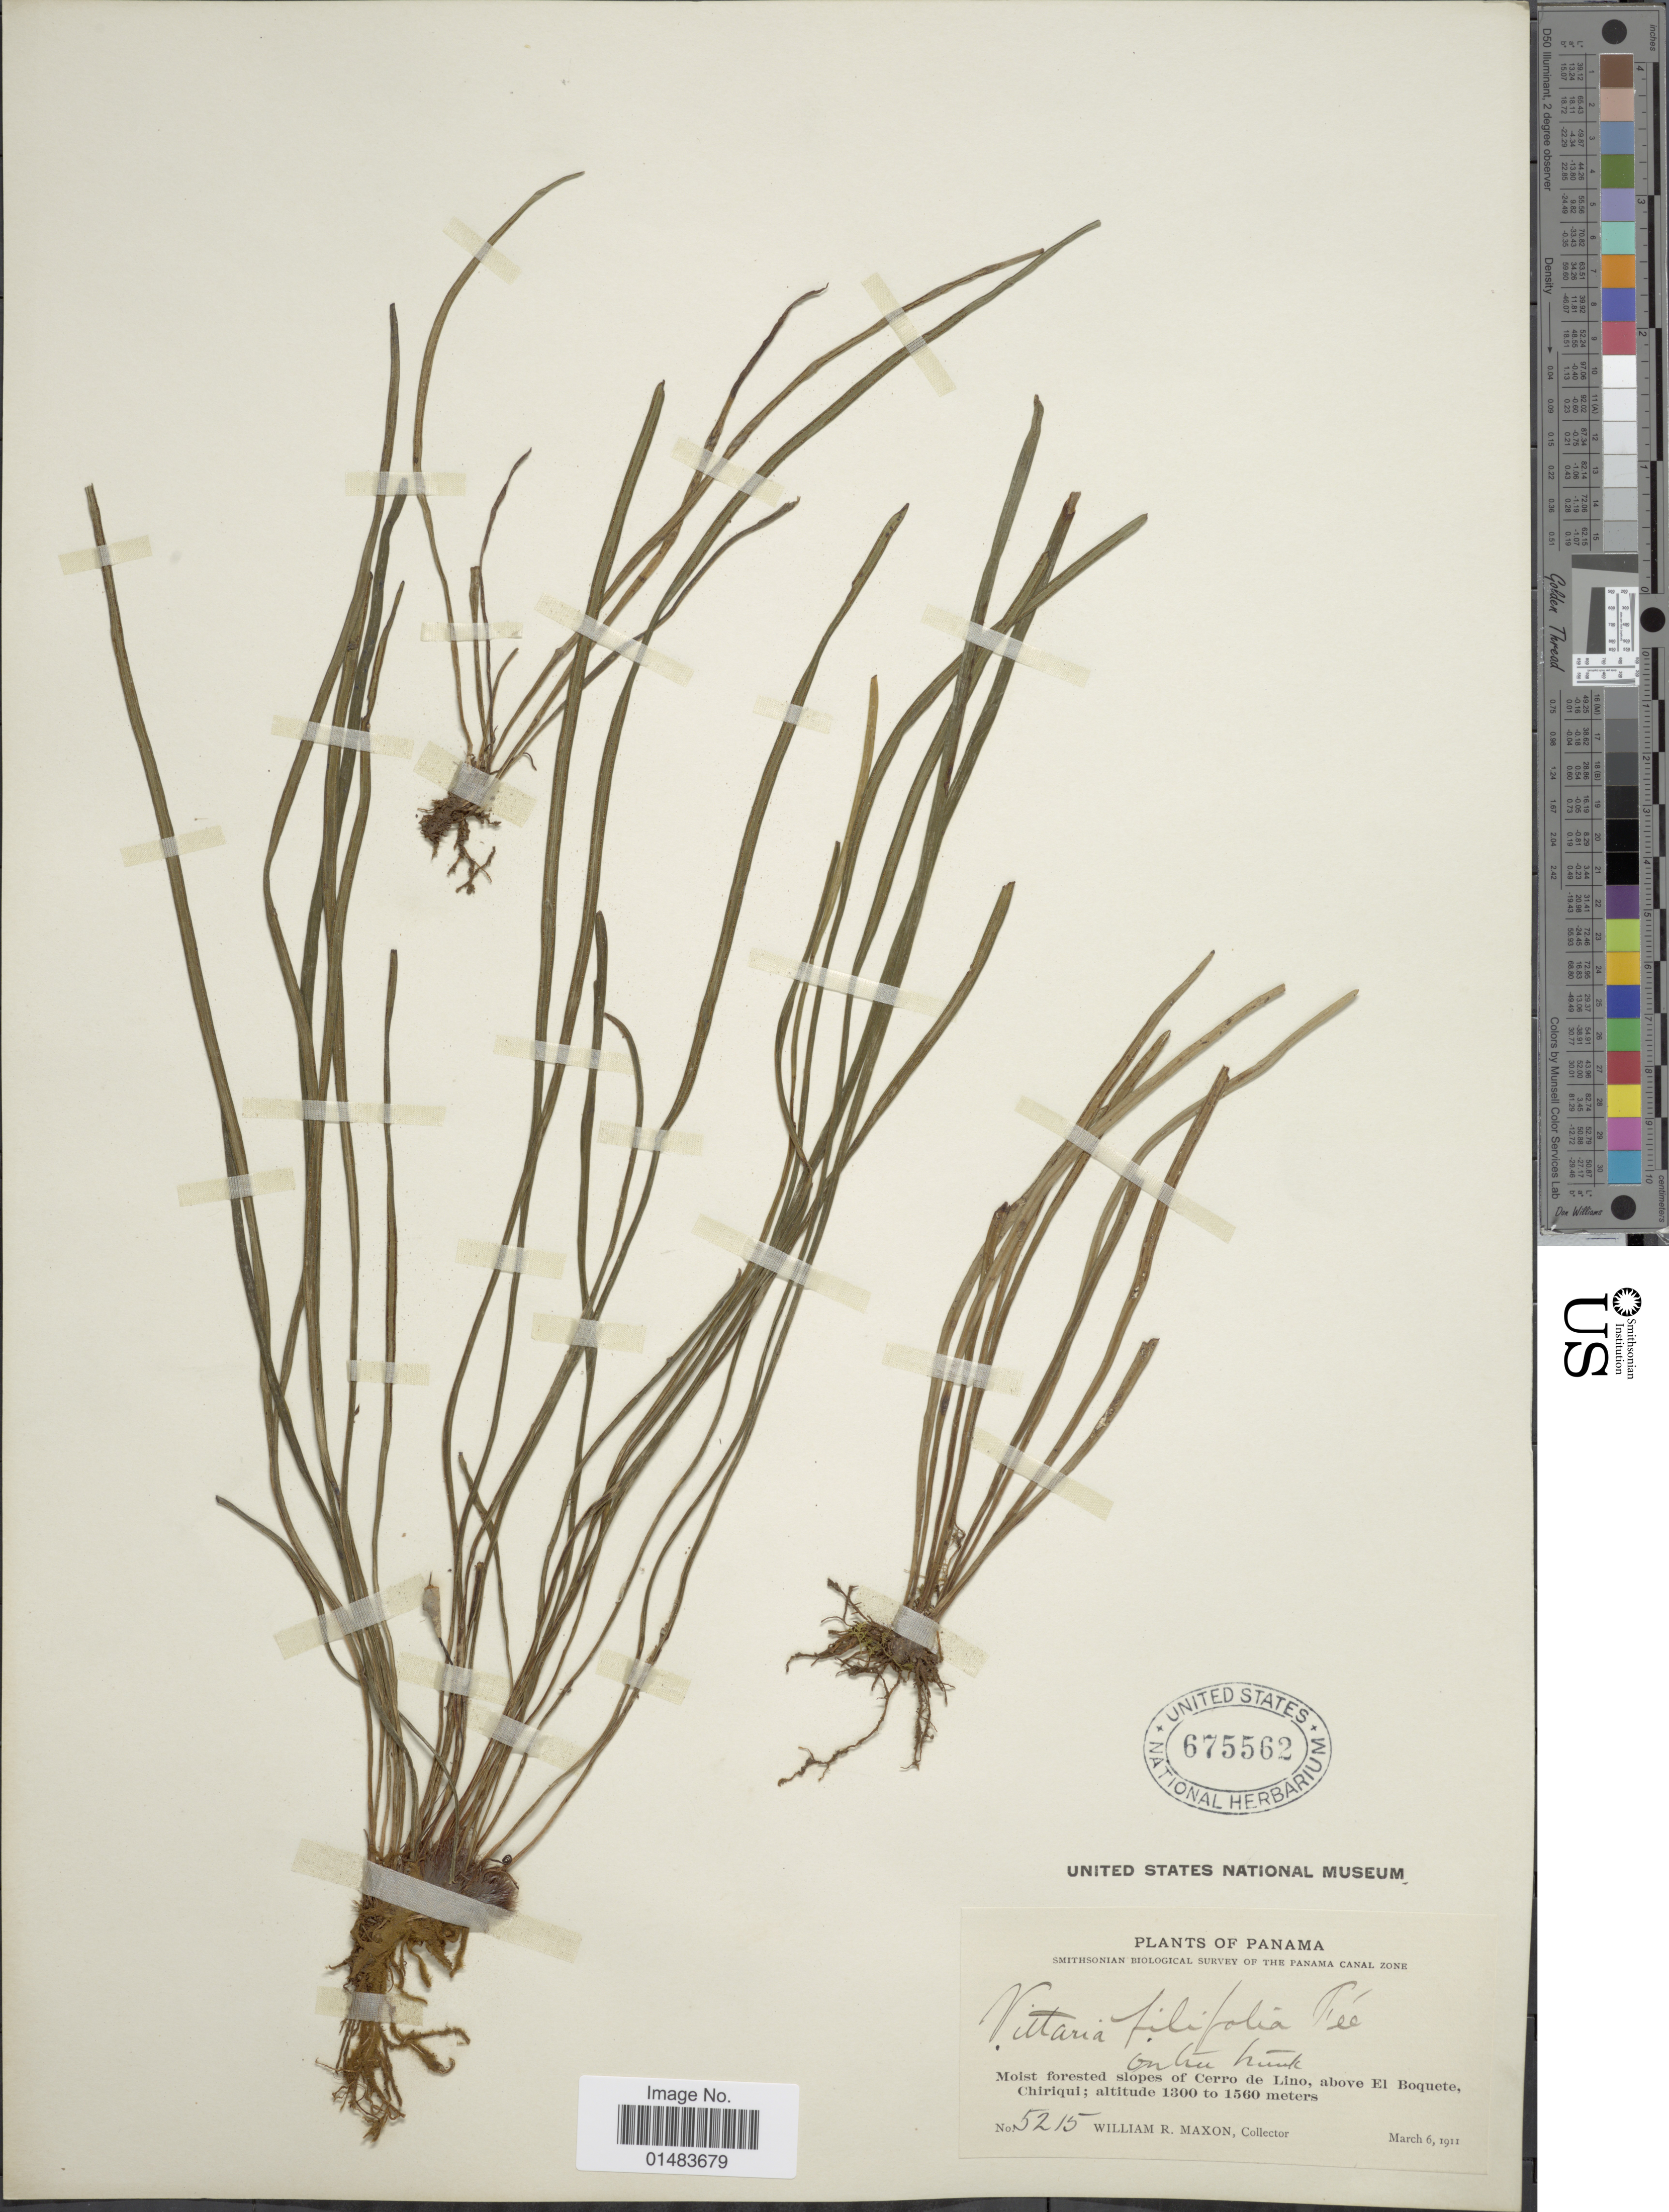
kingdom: Plantae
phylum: Tracheophyta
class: Polypodiopsida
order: Polypodiales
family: Pteridaceae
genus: Vittaria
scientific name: Vittaria graminifolia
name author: Kaulf.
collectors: W. R. Maxon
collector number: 5215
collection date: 1911-03-06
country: Panama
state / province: Chiriqui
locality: Moist forested slopes of Cerro de Lino, above El Boquete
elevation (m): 1300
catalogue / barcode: US 675562